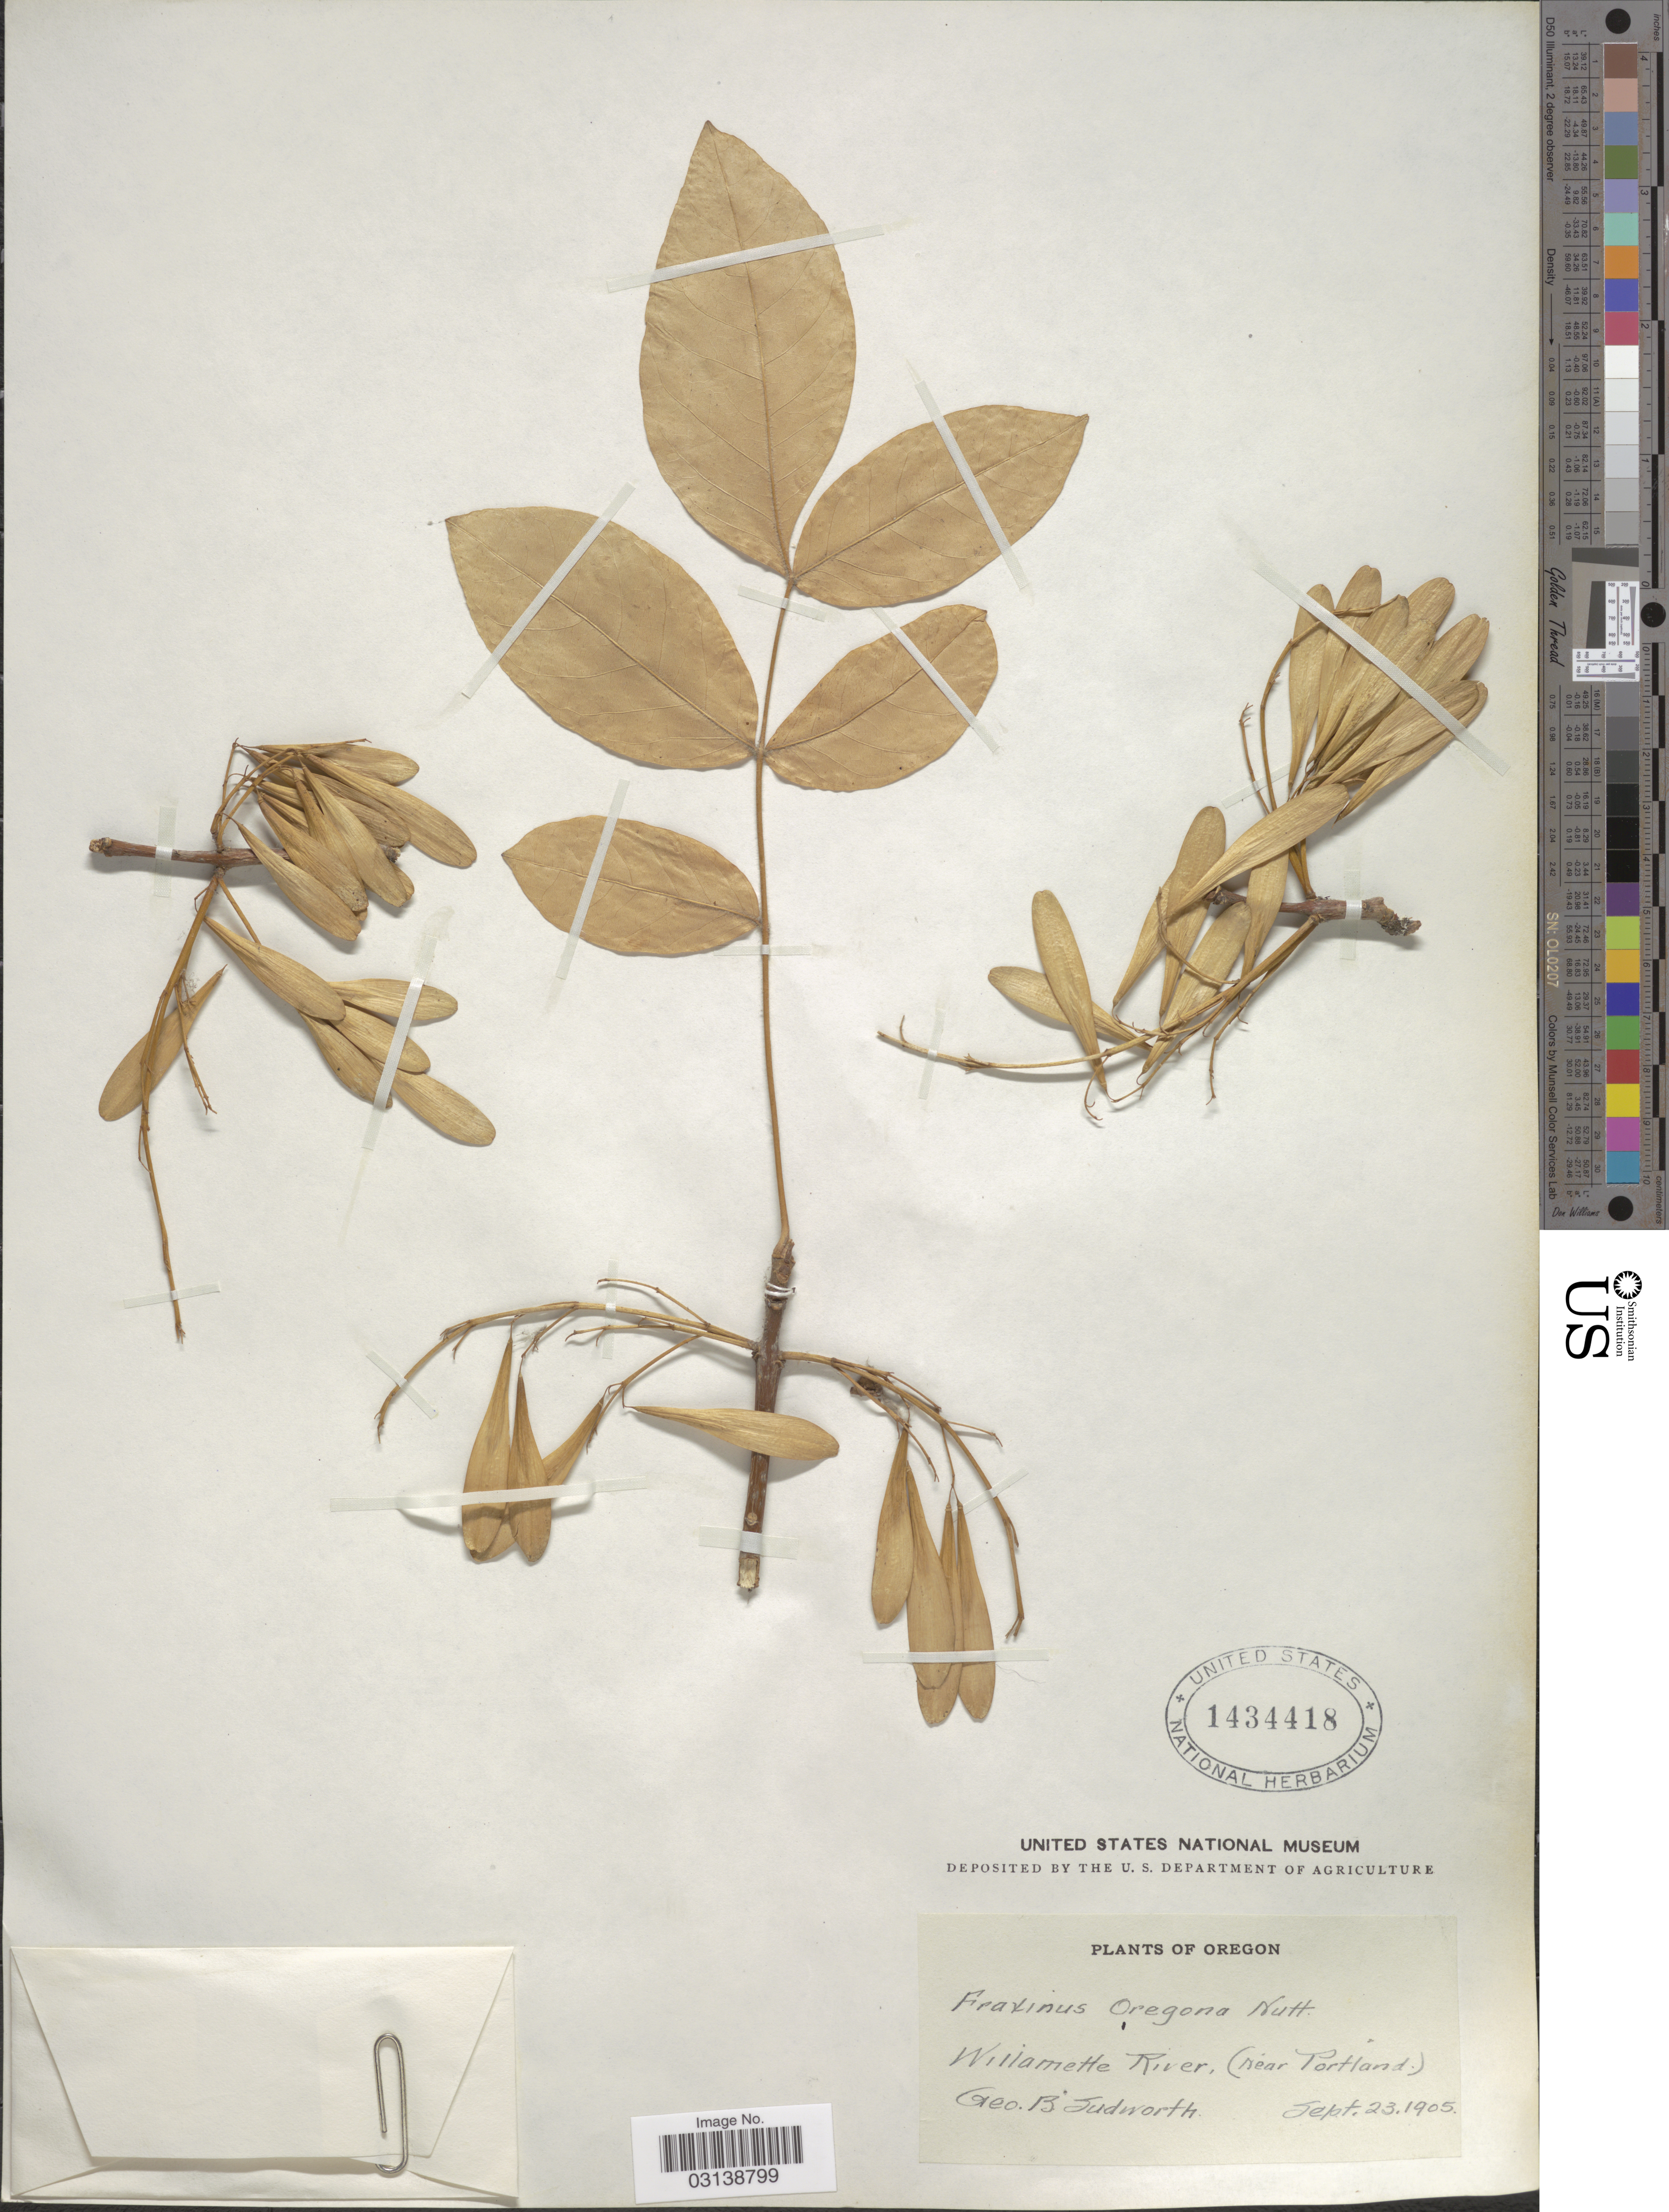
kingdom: Plantae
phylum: Tracheophyta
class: Magnoliopsida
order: Lamiales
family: Oleaceae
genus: Fraxinus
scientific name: Fraxinus latifolia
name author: Benth.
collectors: G. B. Sudworth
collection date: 1905-09-23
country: United States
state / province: Oregon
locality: Willamette River, (near Portland).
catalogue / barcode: US 1434418